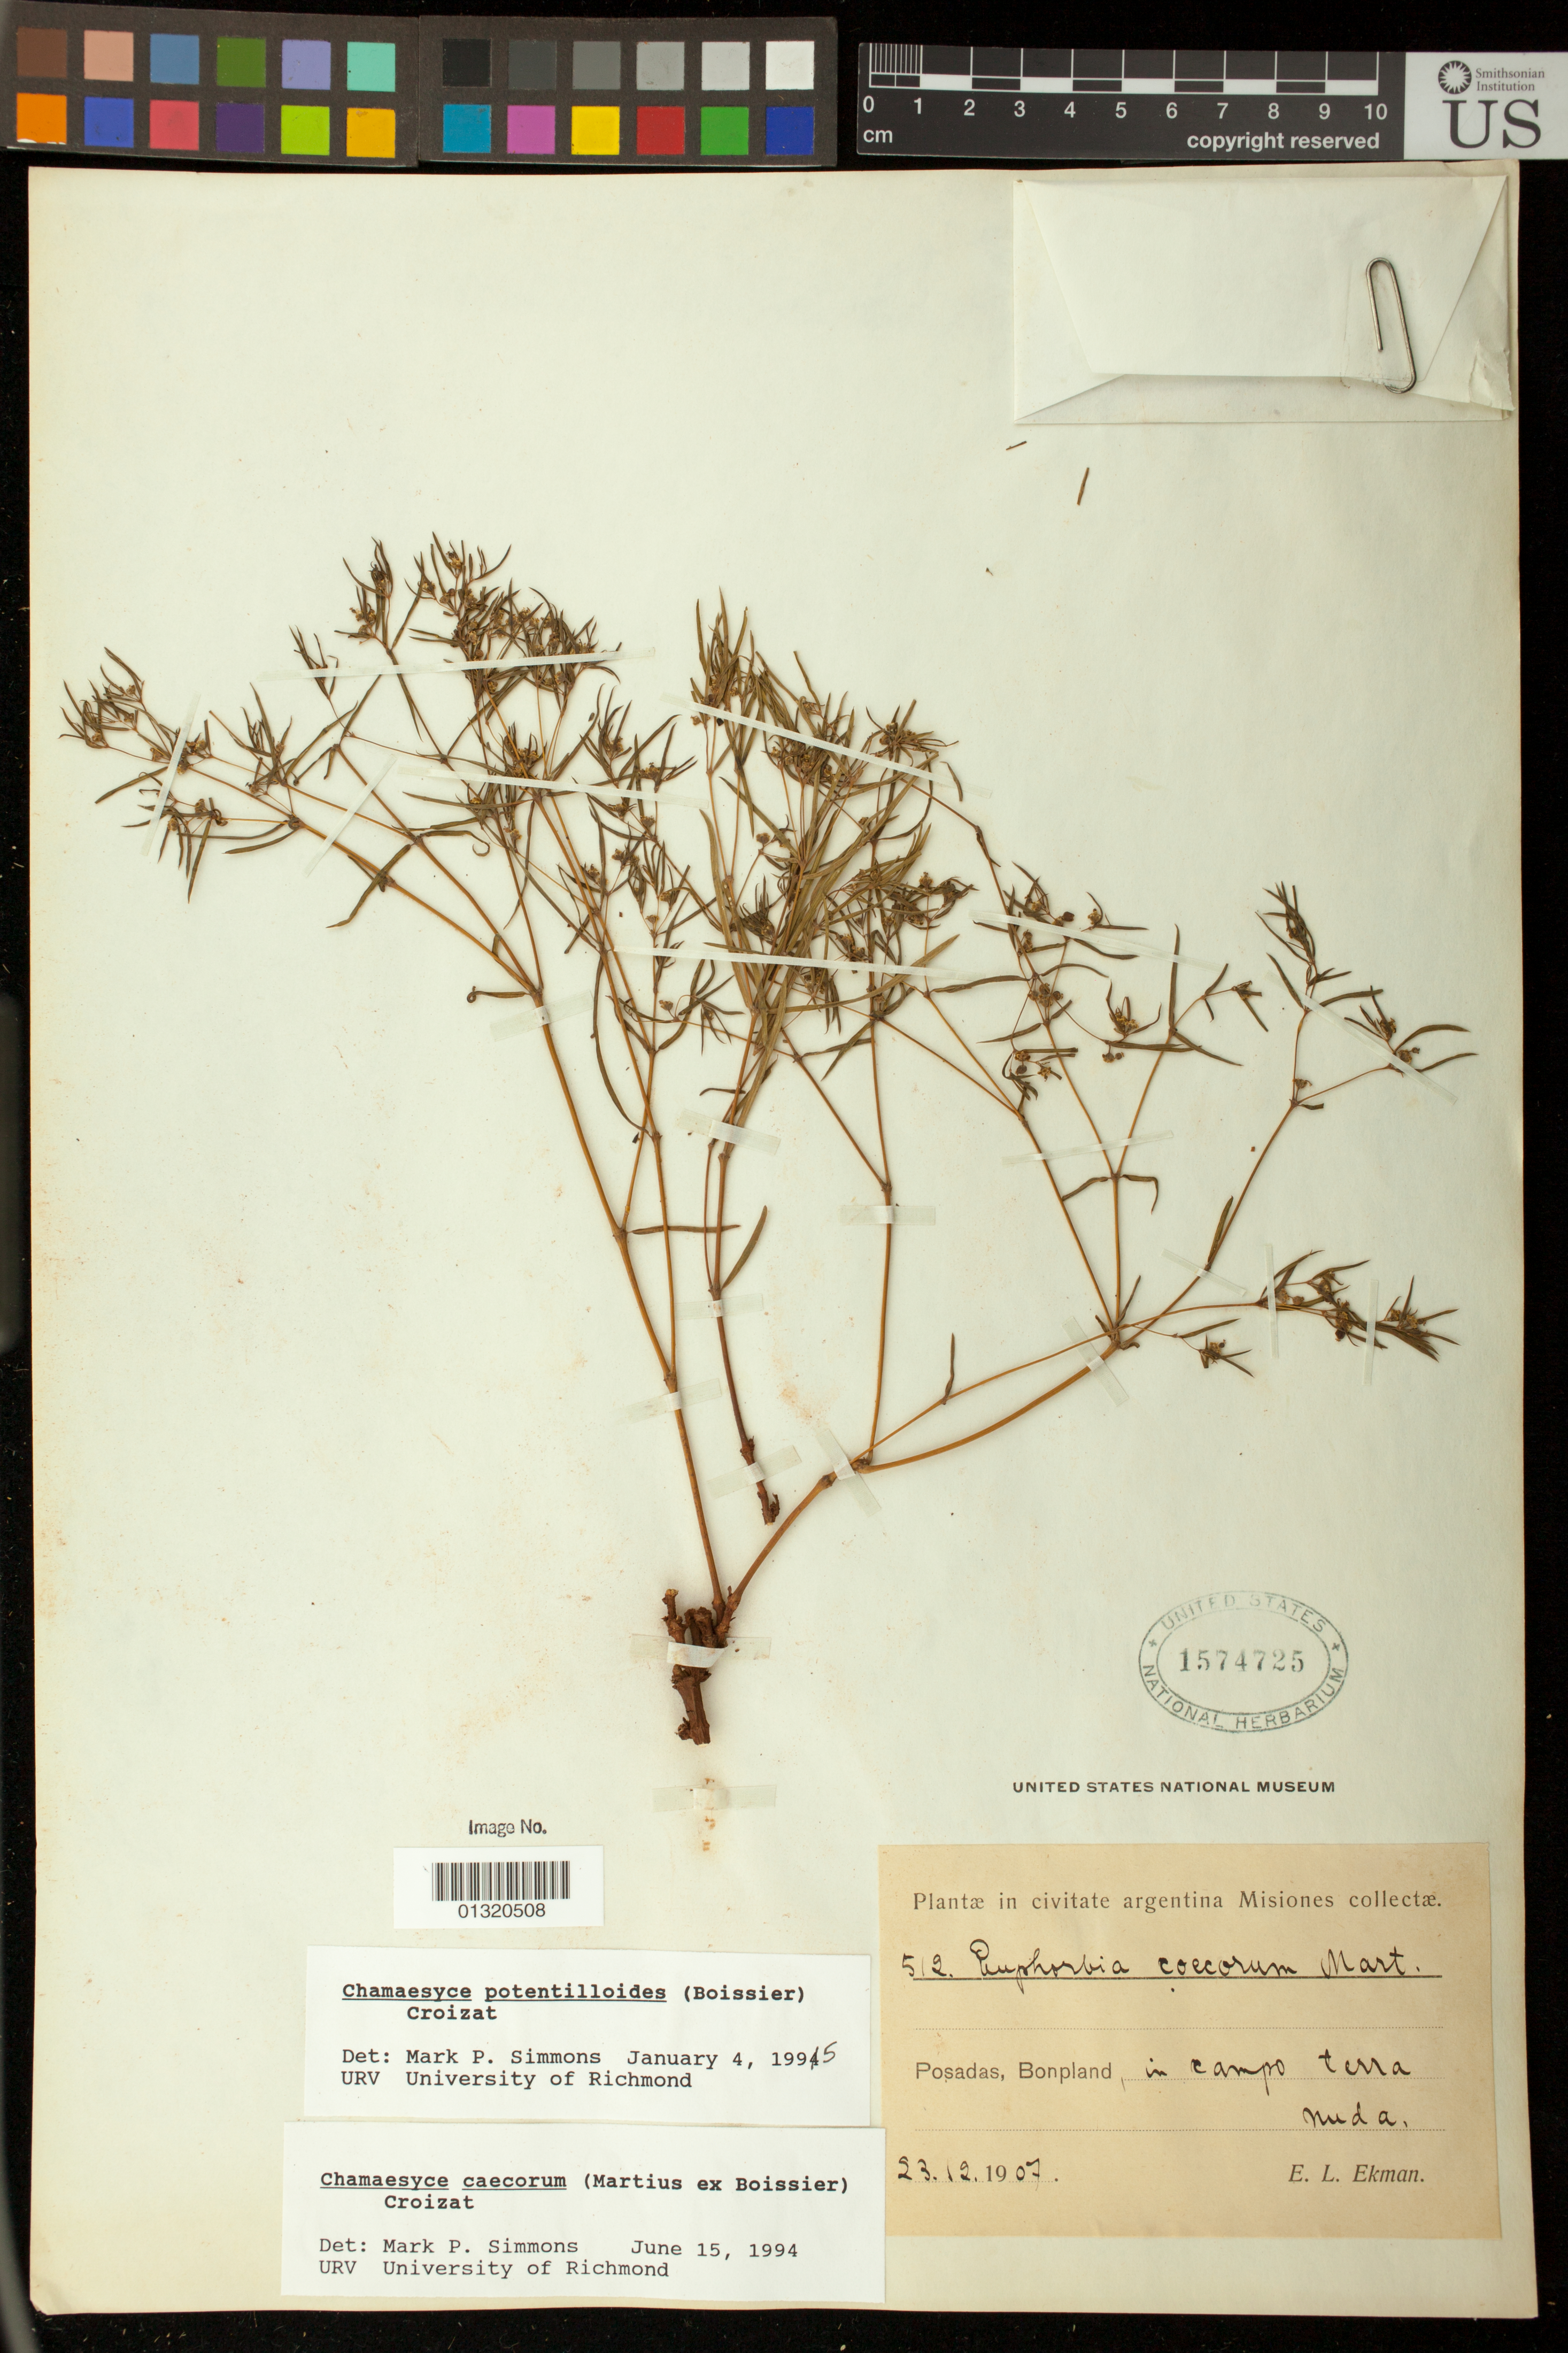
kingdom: Plantae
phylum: Tracheophyta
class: Magnoliopsida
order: Malpighiales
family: Euphorbiaceae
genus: Euphorbia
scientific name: Euphorbia potentilloides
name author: Boiss.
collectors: E. L. Ekman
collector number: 512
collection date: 1907-12-23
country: Argentina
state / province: Misiones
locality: Posadas, Bonpland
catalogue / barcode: US 1574725